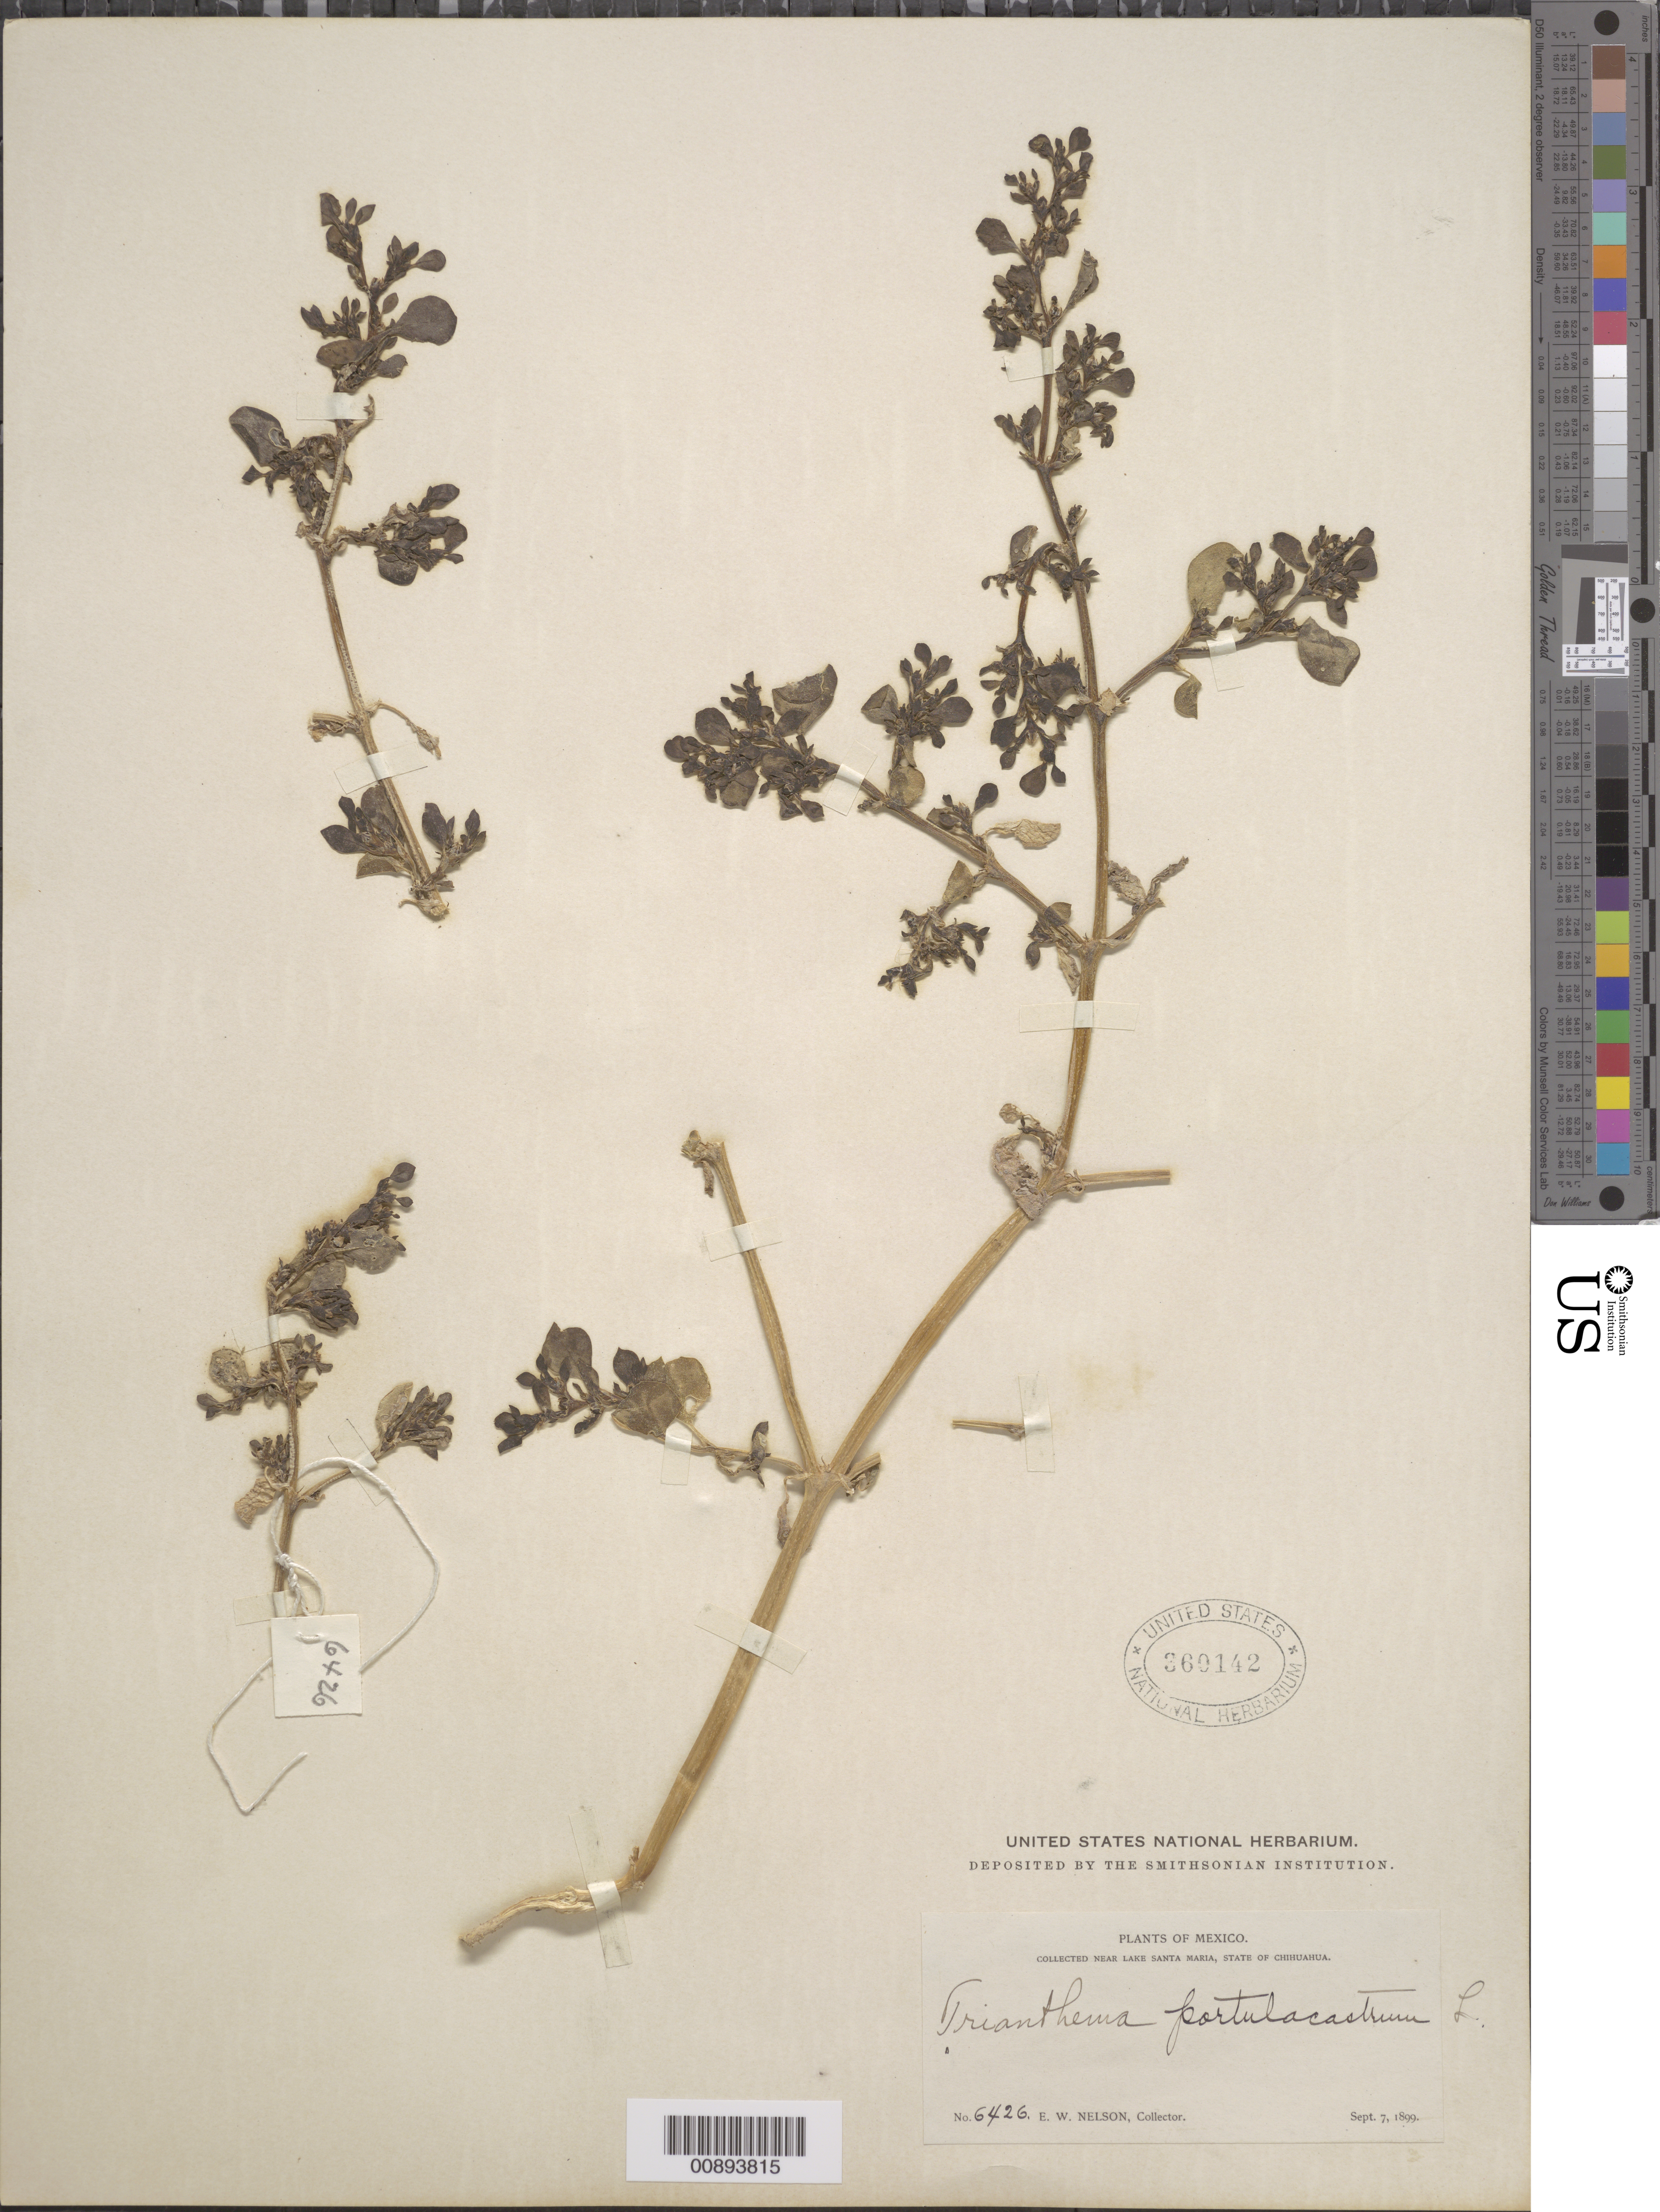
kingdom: Plantae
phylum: Tracheophyta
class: Magnoliopsida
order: Caryophyllales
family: Aizoaceae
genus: Trianthema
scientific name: Trianthema portulacastrum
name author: L.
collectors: E. W. Nelson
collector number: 6426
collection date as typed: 07 Sep 1899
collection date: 1899-09-07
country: Mexico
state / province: Chihuahua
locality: Near Lake Santa Maria, Chihuahua.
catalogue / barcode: US 360142